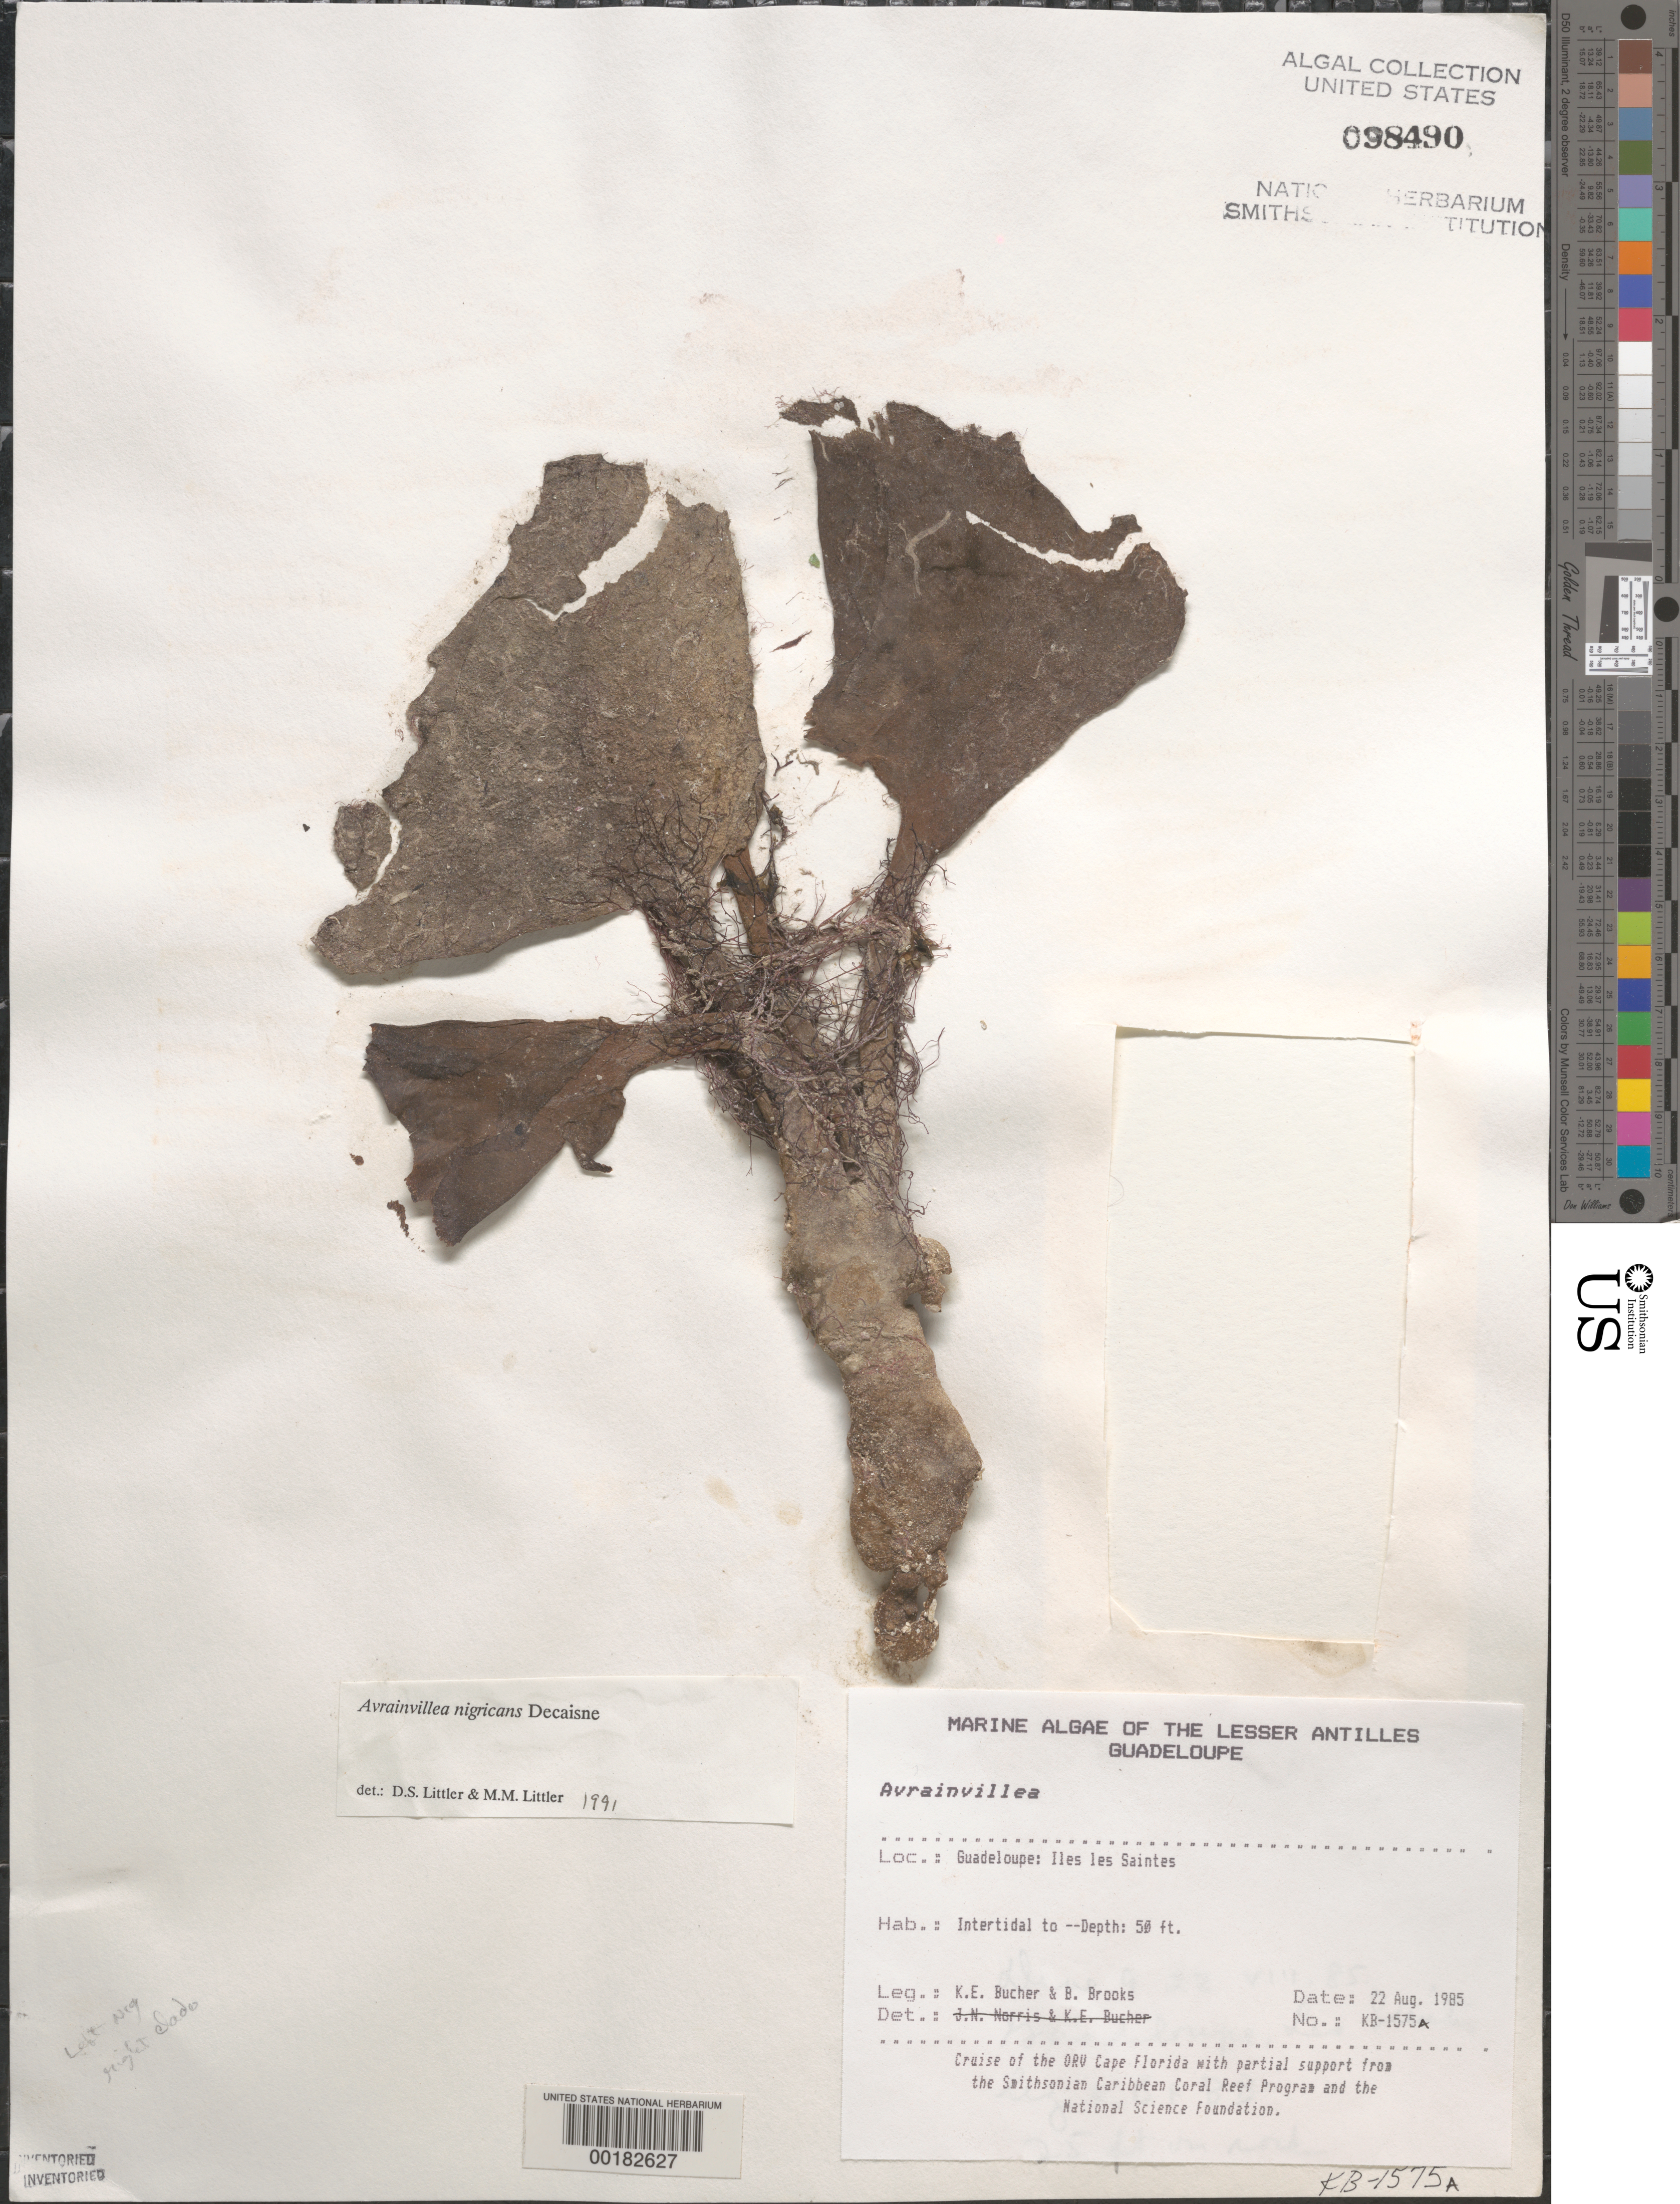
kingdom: Plantae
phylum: Chlorophyta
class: Ulvophyceae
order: Bryopsidales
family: Dichotomosiphonaceae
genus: Avrainvillea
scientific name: Avrainvillea nigricans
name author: Decne.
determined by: Littler, D. S.; Littler, M. M.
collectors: K. E. Bucher & B. Brooks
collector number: KB-1575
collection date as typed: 22 Aug 1985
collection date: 1985-08-22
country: Guadeloupe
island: Iles des Saintes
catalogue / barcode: US 98490